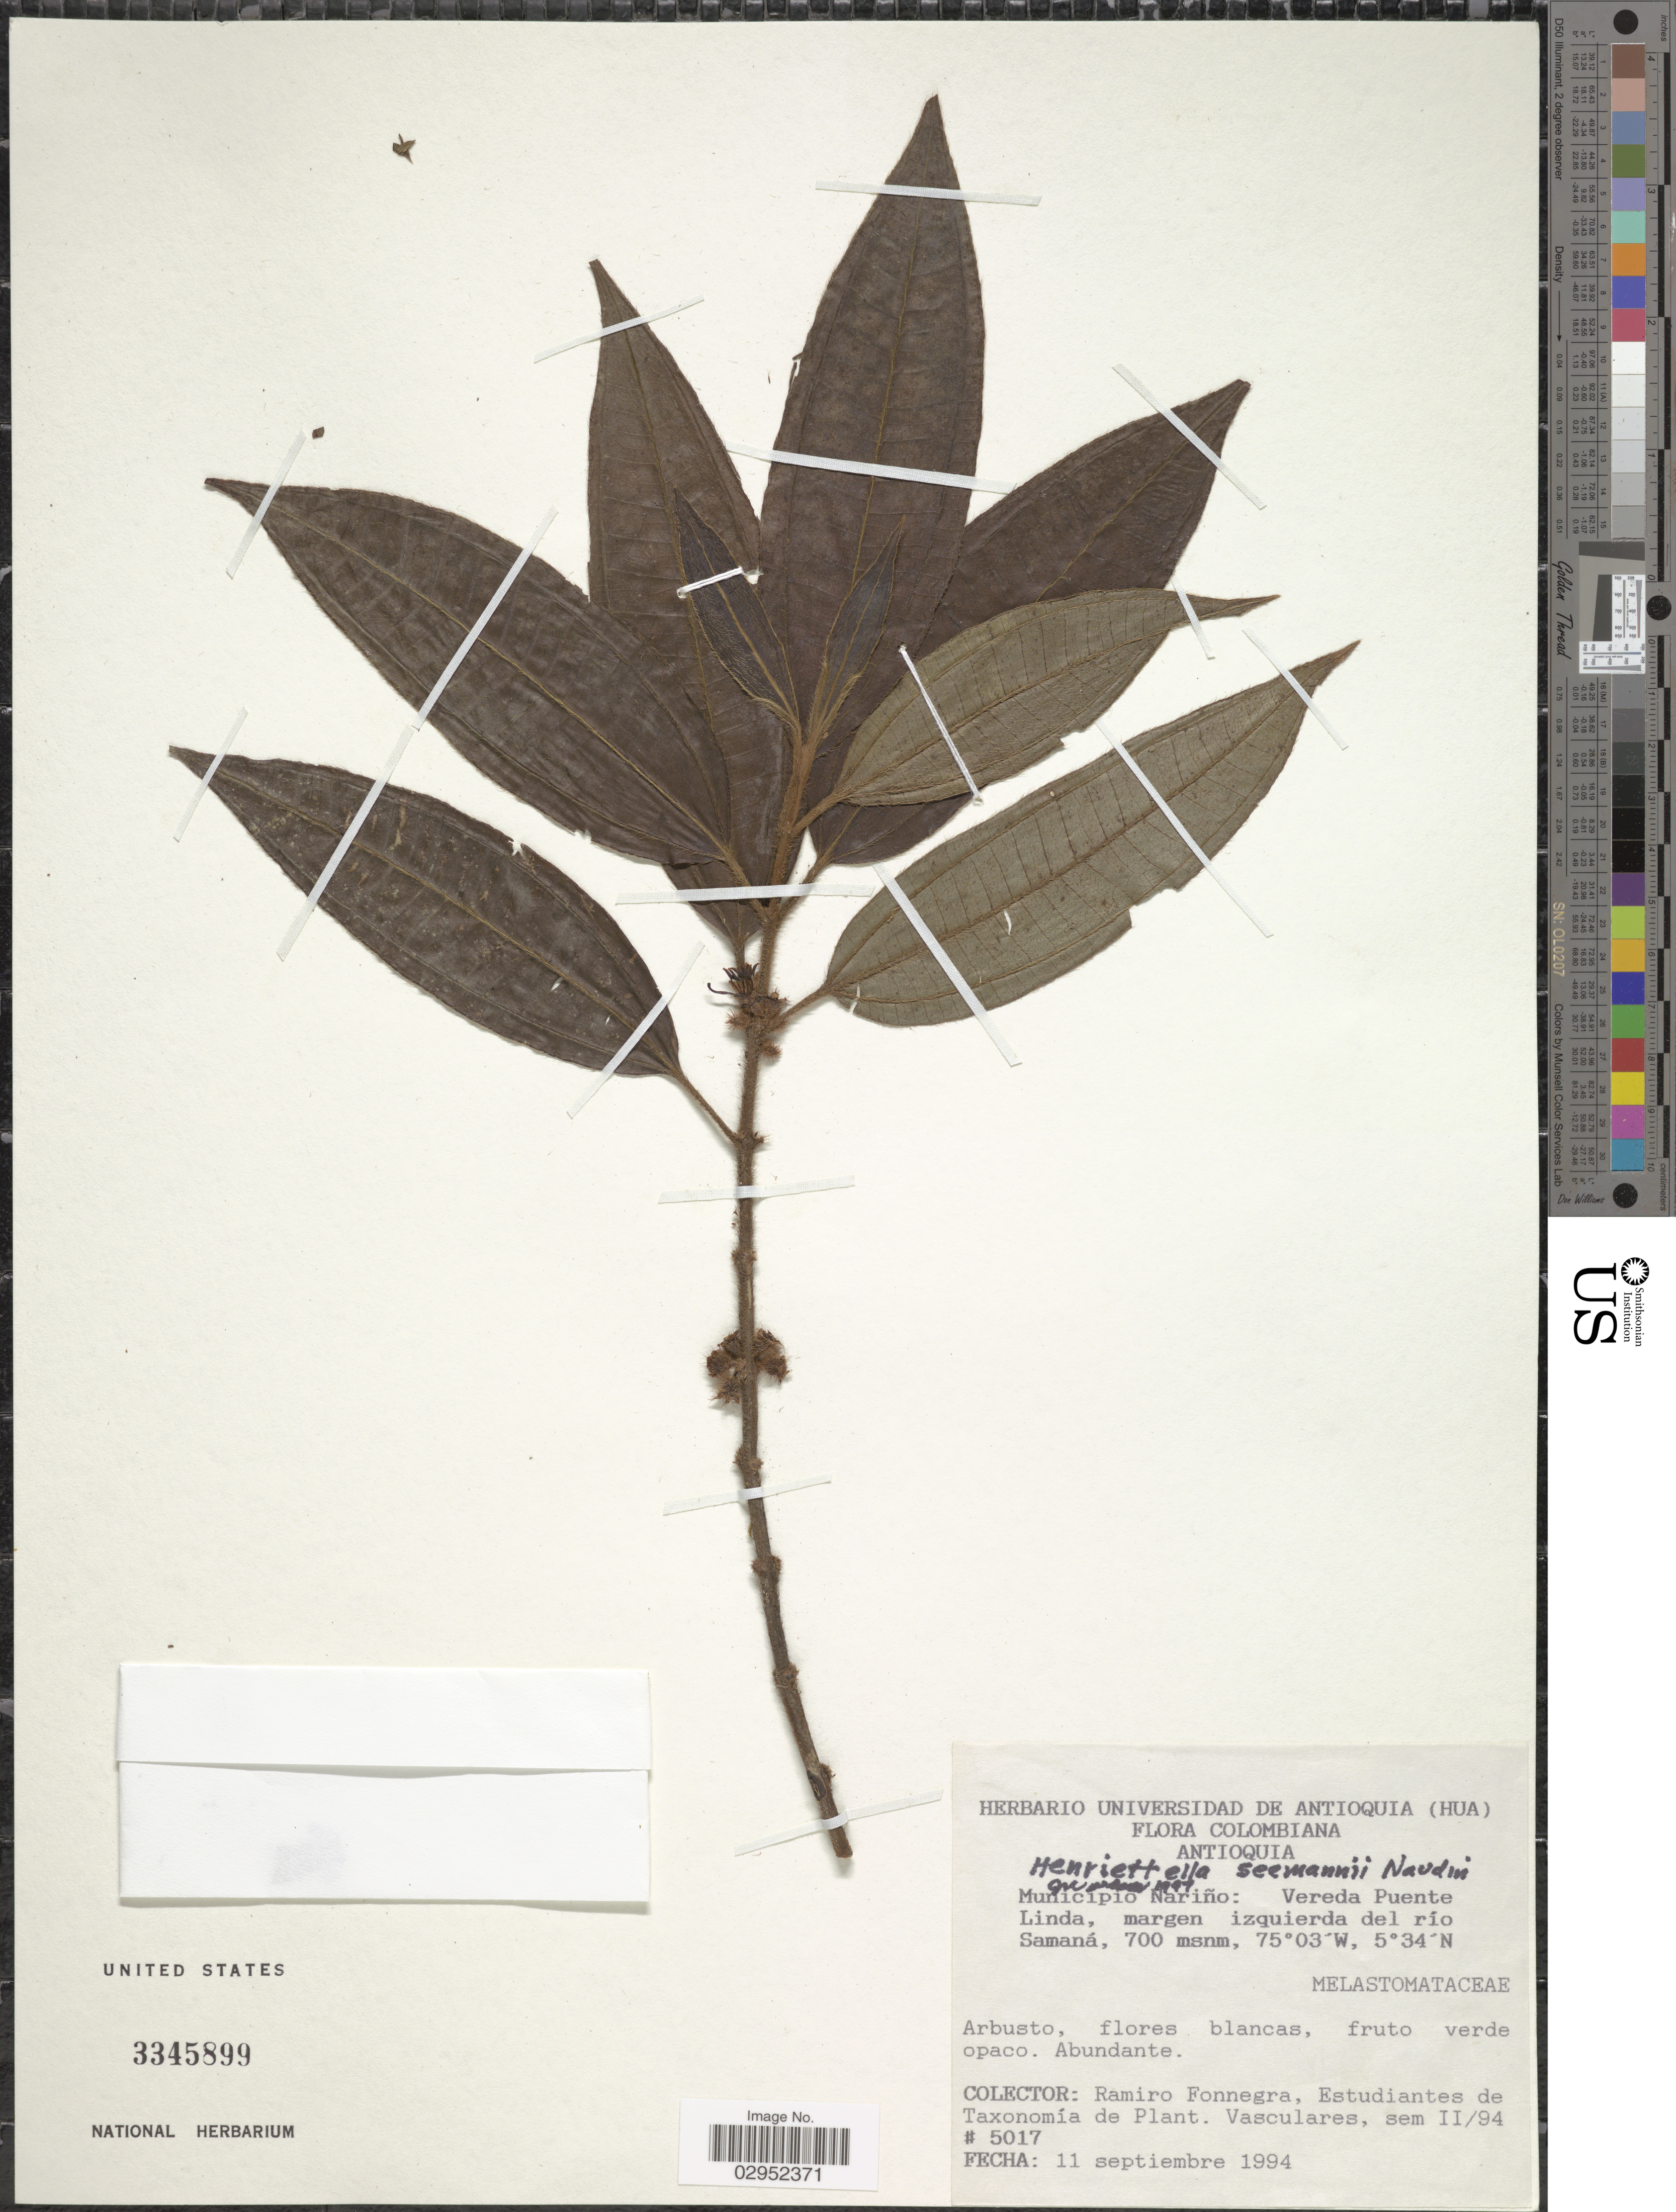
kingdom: Plantae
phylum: Tracheophyta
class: Magnoliopsida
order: Myrtales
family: Melastomataceae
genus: Henriettea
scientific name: Henriettea caudata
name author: (Gleason) Penneys et al.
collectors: R. Fonnegra & Estudiantes de Taxonomía de Plant. Vasculares sem., II/94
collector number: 5017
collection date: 1994-09-11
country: Colombia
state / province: Antioquia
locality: Municipio Nariño: Vereda Puente Linda, margen izquierda del río Samaná.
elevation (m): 700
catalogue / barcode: US 3345899